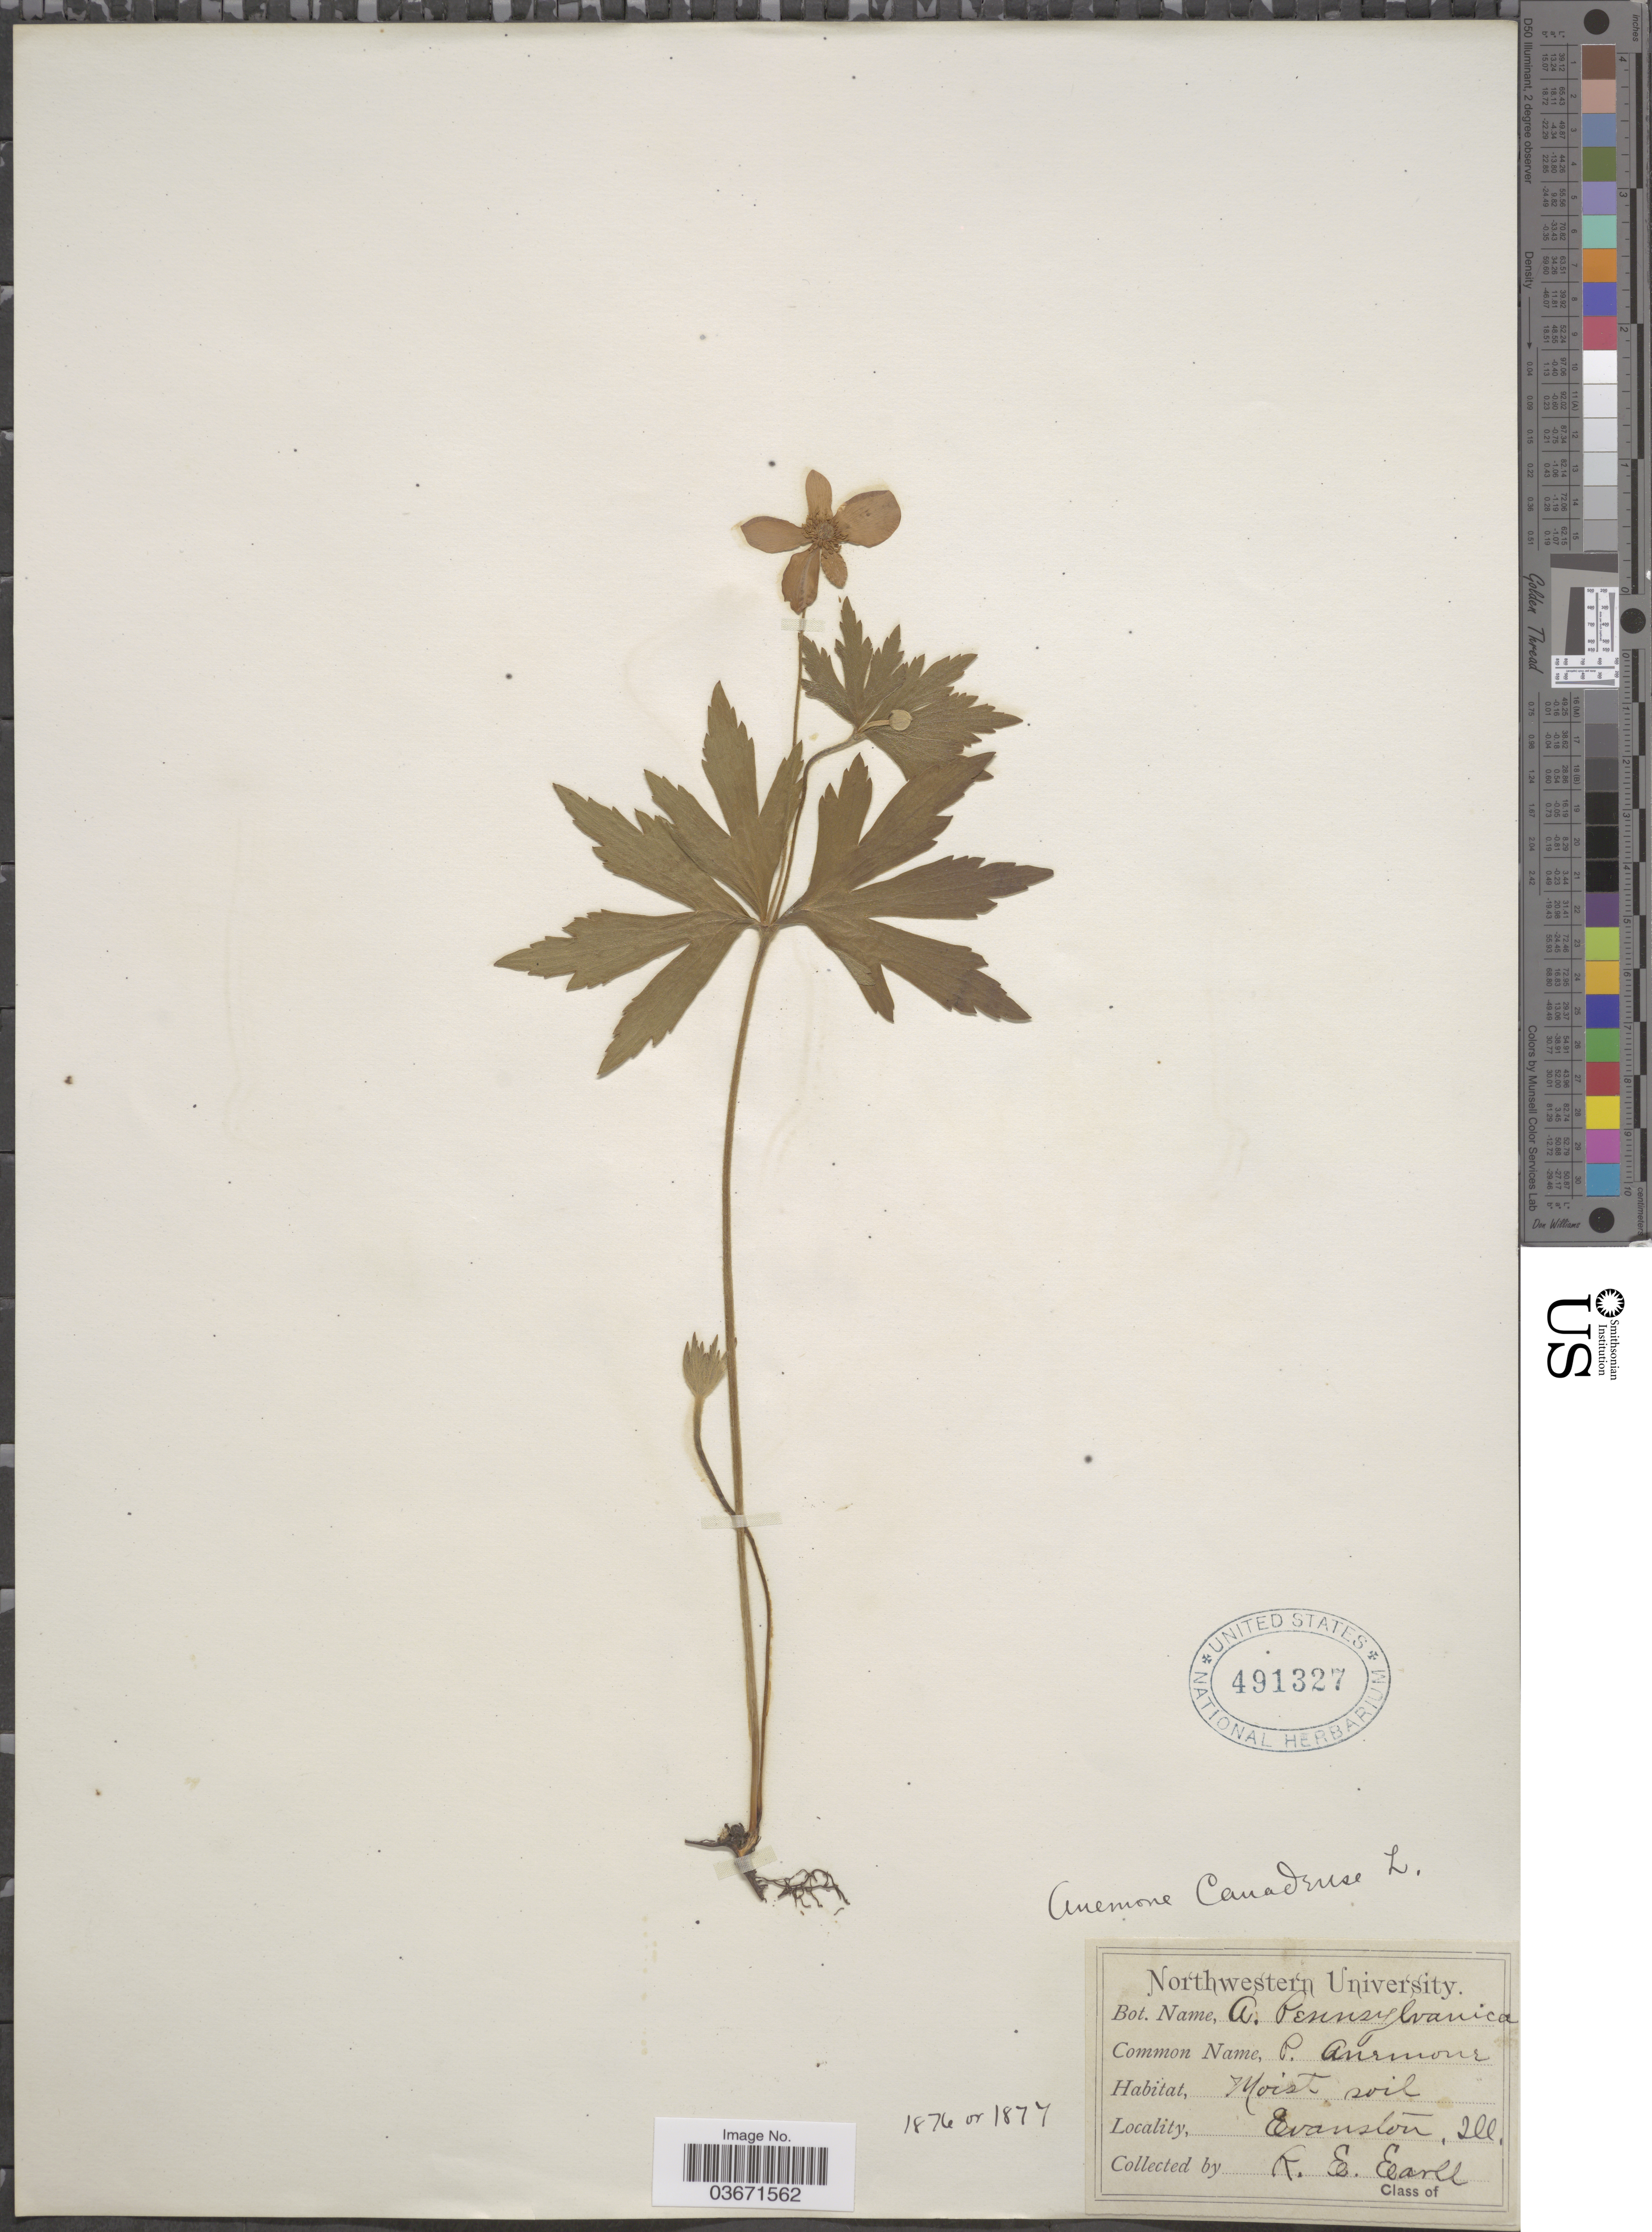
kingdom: Plantae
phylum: Tracheophyta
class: Magnoliopsida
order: Ranunculales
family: Ranunculaceae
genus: Anemone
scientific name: Anemone canadensis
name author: L.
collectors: R. Earll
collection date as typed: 1876 or 1877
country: United States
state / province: Illinois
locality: Evanston.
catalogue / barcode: US 491327